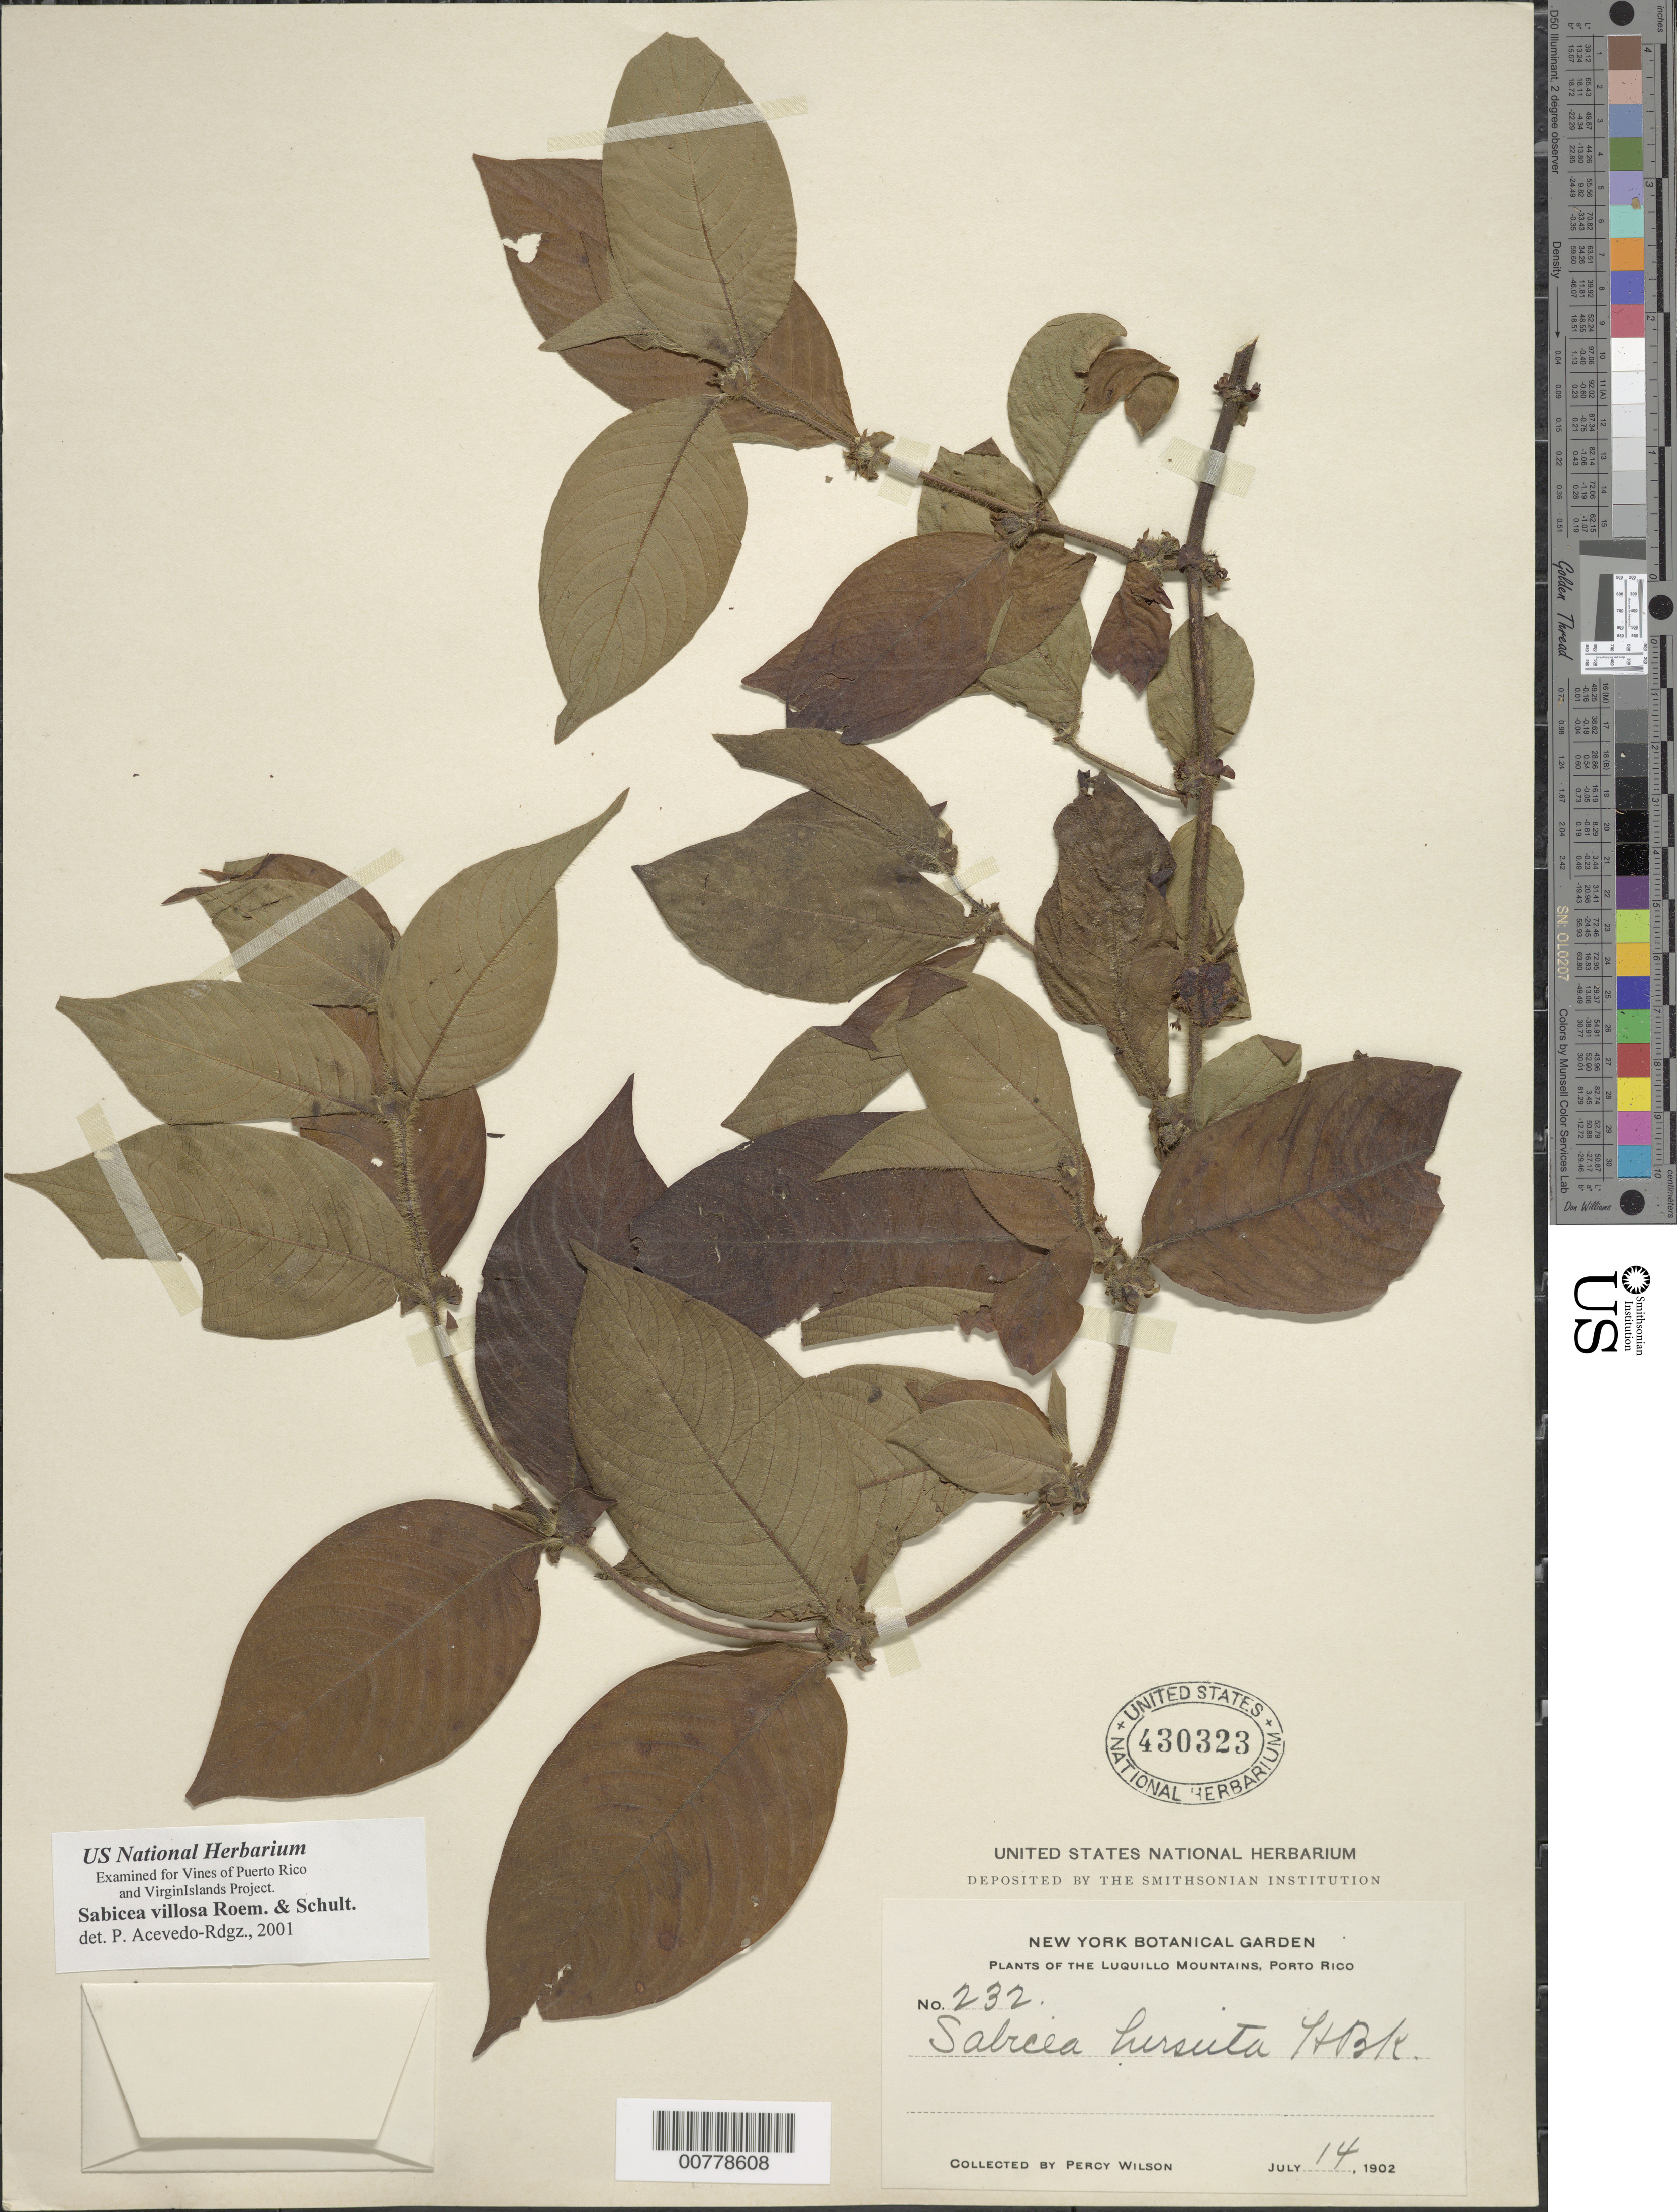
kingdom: Plantae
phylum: Tracheophyta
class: Magnoliopsida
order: Gentianales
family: Rubiaceae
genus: Sabicea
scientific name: Sabicea villosa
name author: Willd. ex Roem. & Schult.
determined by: Acevedo-Rodríguez, P., (BOT), Smithsonian Institution - National Museum of Natural History (UNITED STATES)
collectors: P. Wilson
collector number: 232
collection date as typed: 14 Jul 1902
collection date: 1902-07-14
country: Puerto Rico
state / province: Luquillo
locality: Luquillo Mountains.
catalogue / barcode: US 430323